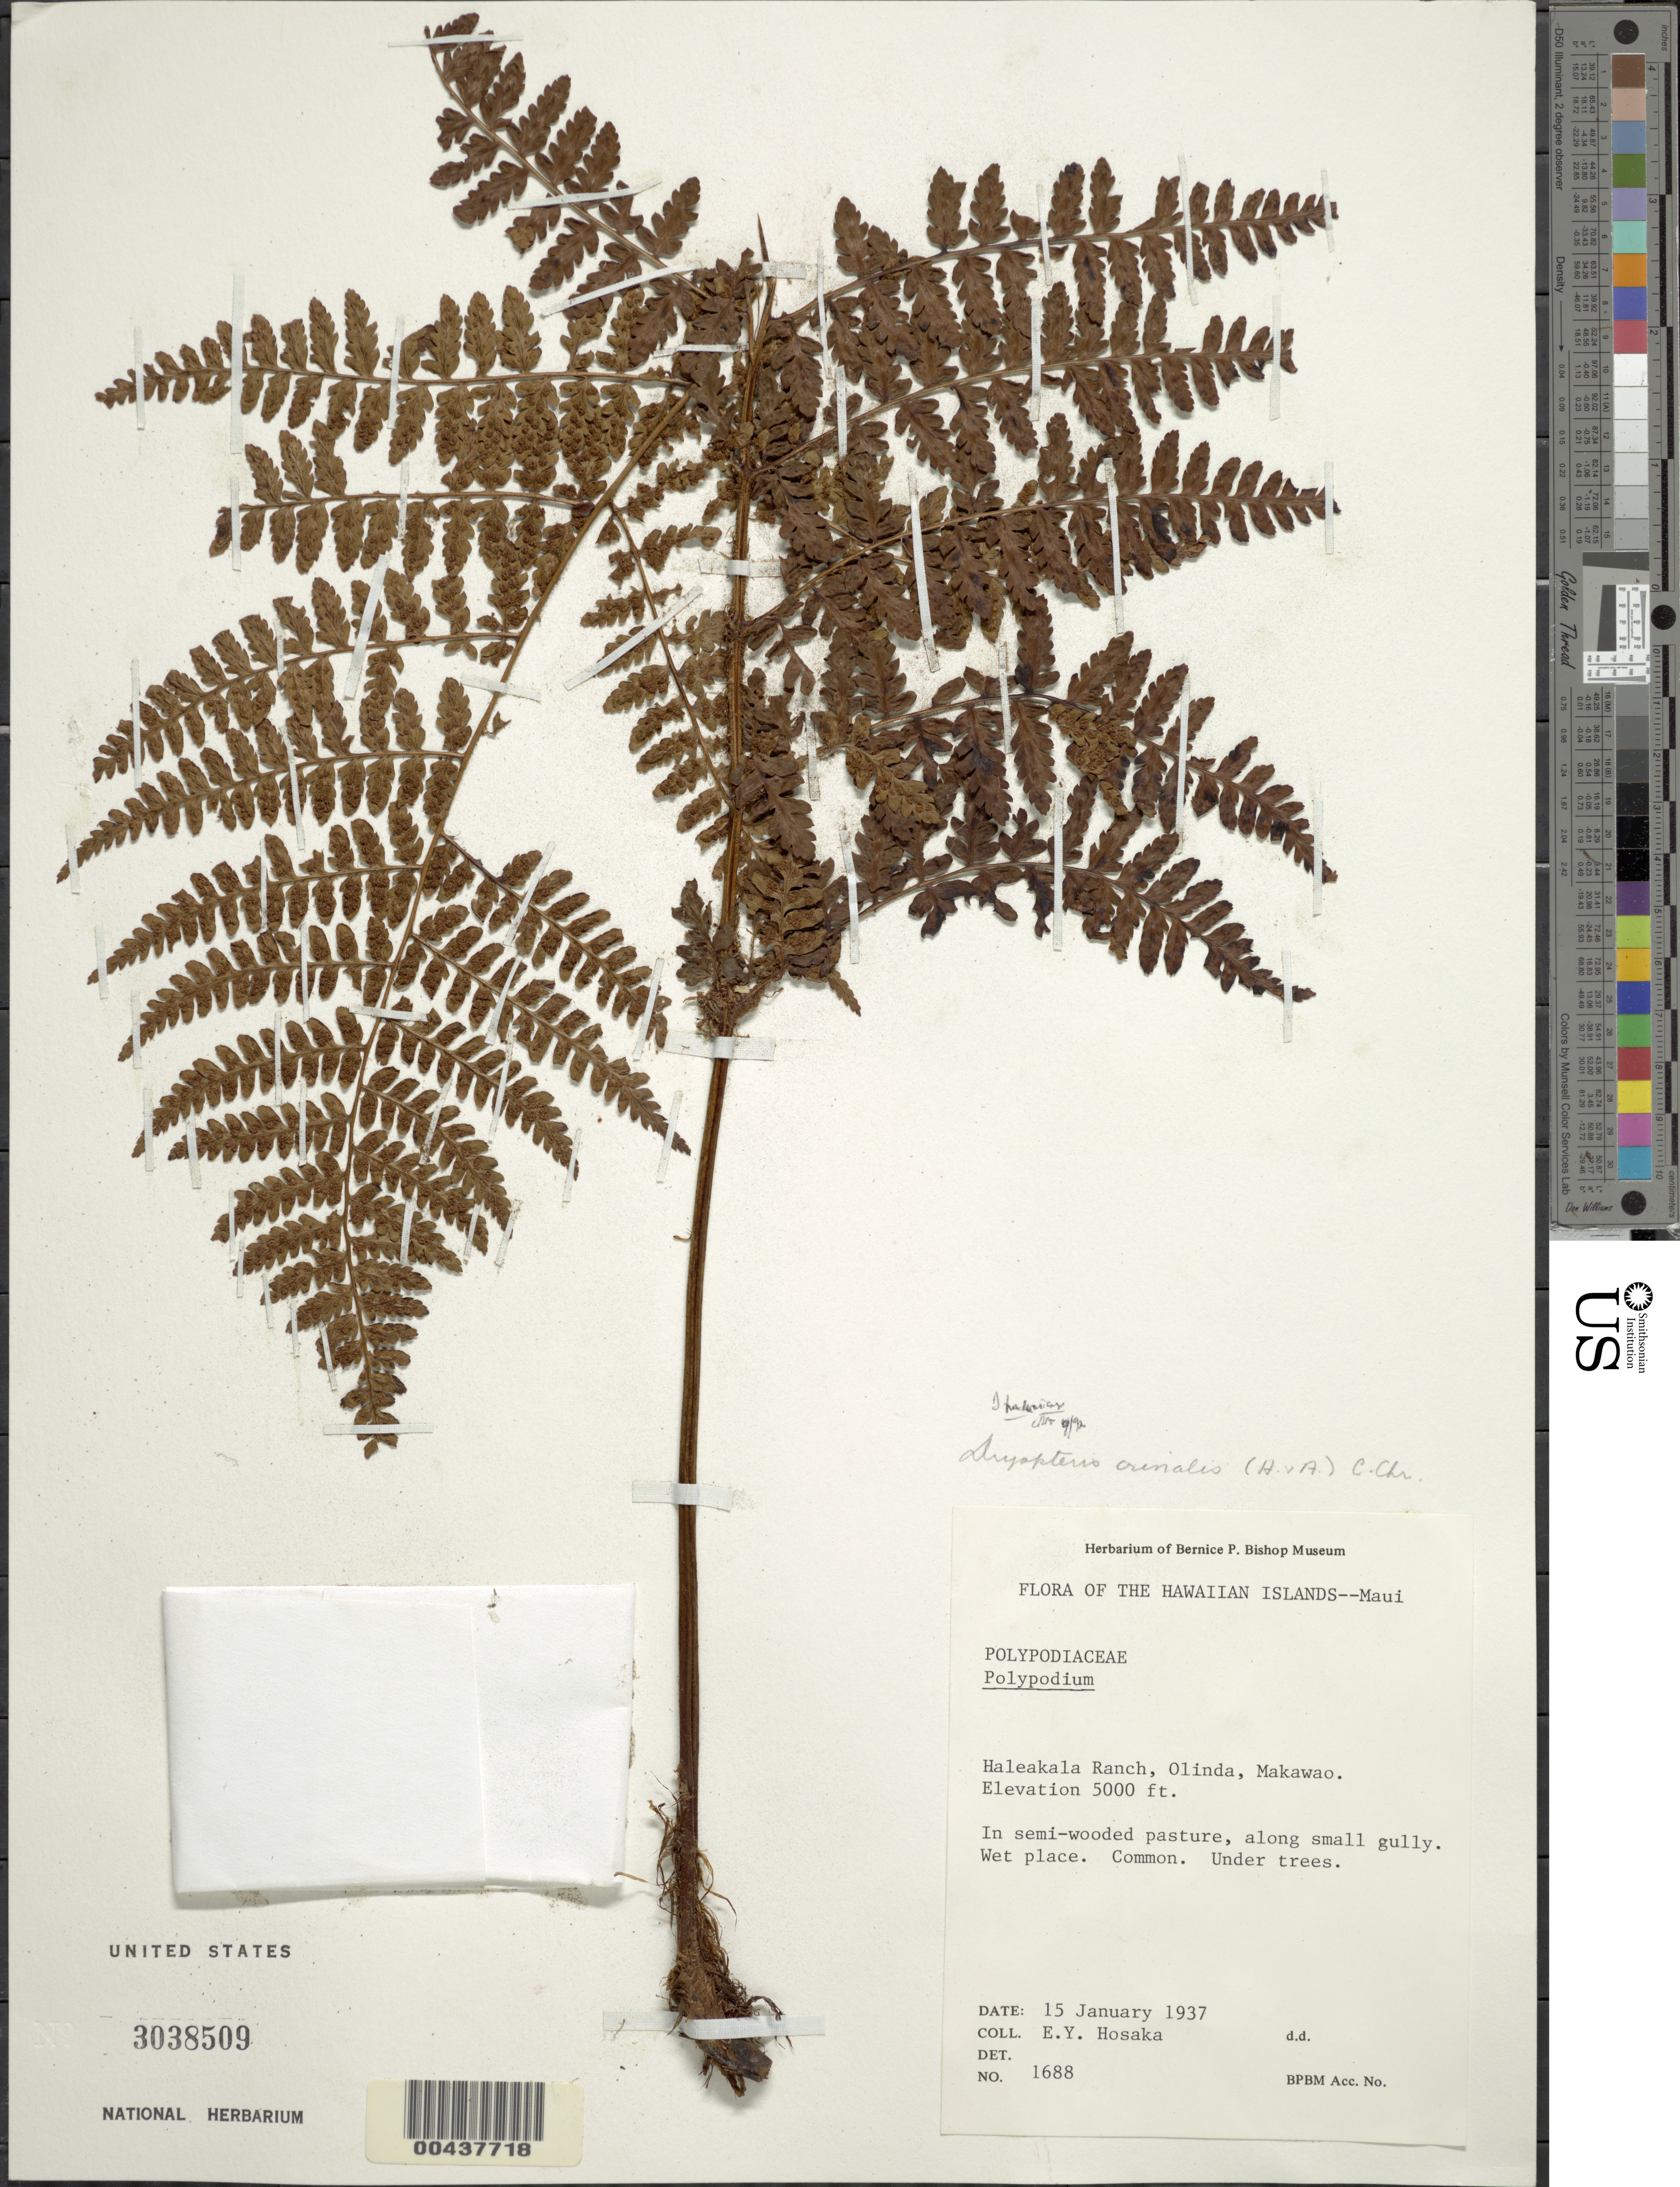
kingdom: Plantae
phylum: Tracheophyta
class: Polypodiopsida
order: Polypodiales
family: Dryopteridaceae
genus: Dryopteris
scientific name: Dryopteris crinalis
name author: C. Chr.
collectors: E. Y. Hosaka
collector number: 1688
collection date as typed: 15 Jan 1937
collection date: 1937-01-15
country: United States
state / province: Hawaii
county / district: Maui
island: Maui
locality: Haleakala Ranch, Olinda, Makawao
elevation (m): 1524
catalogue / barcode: US 3038509